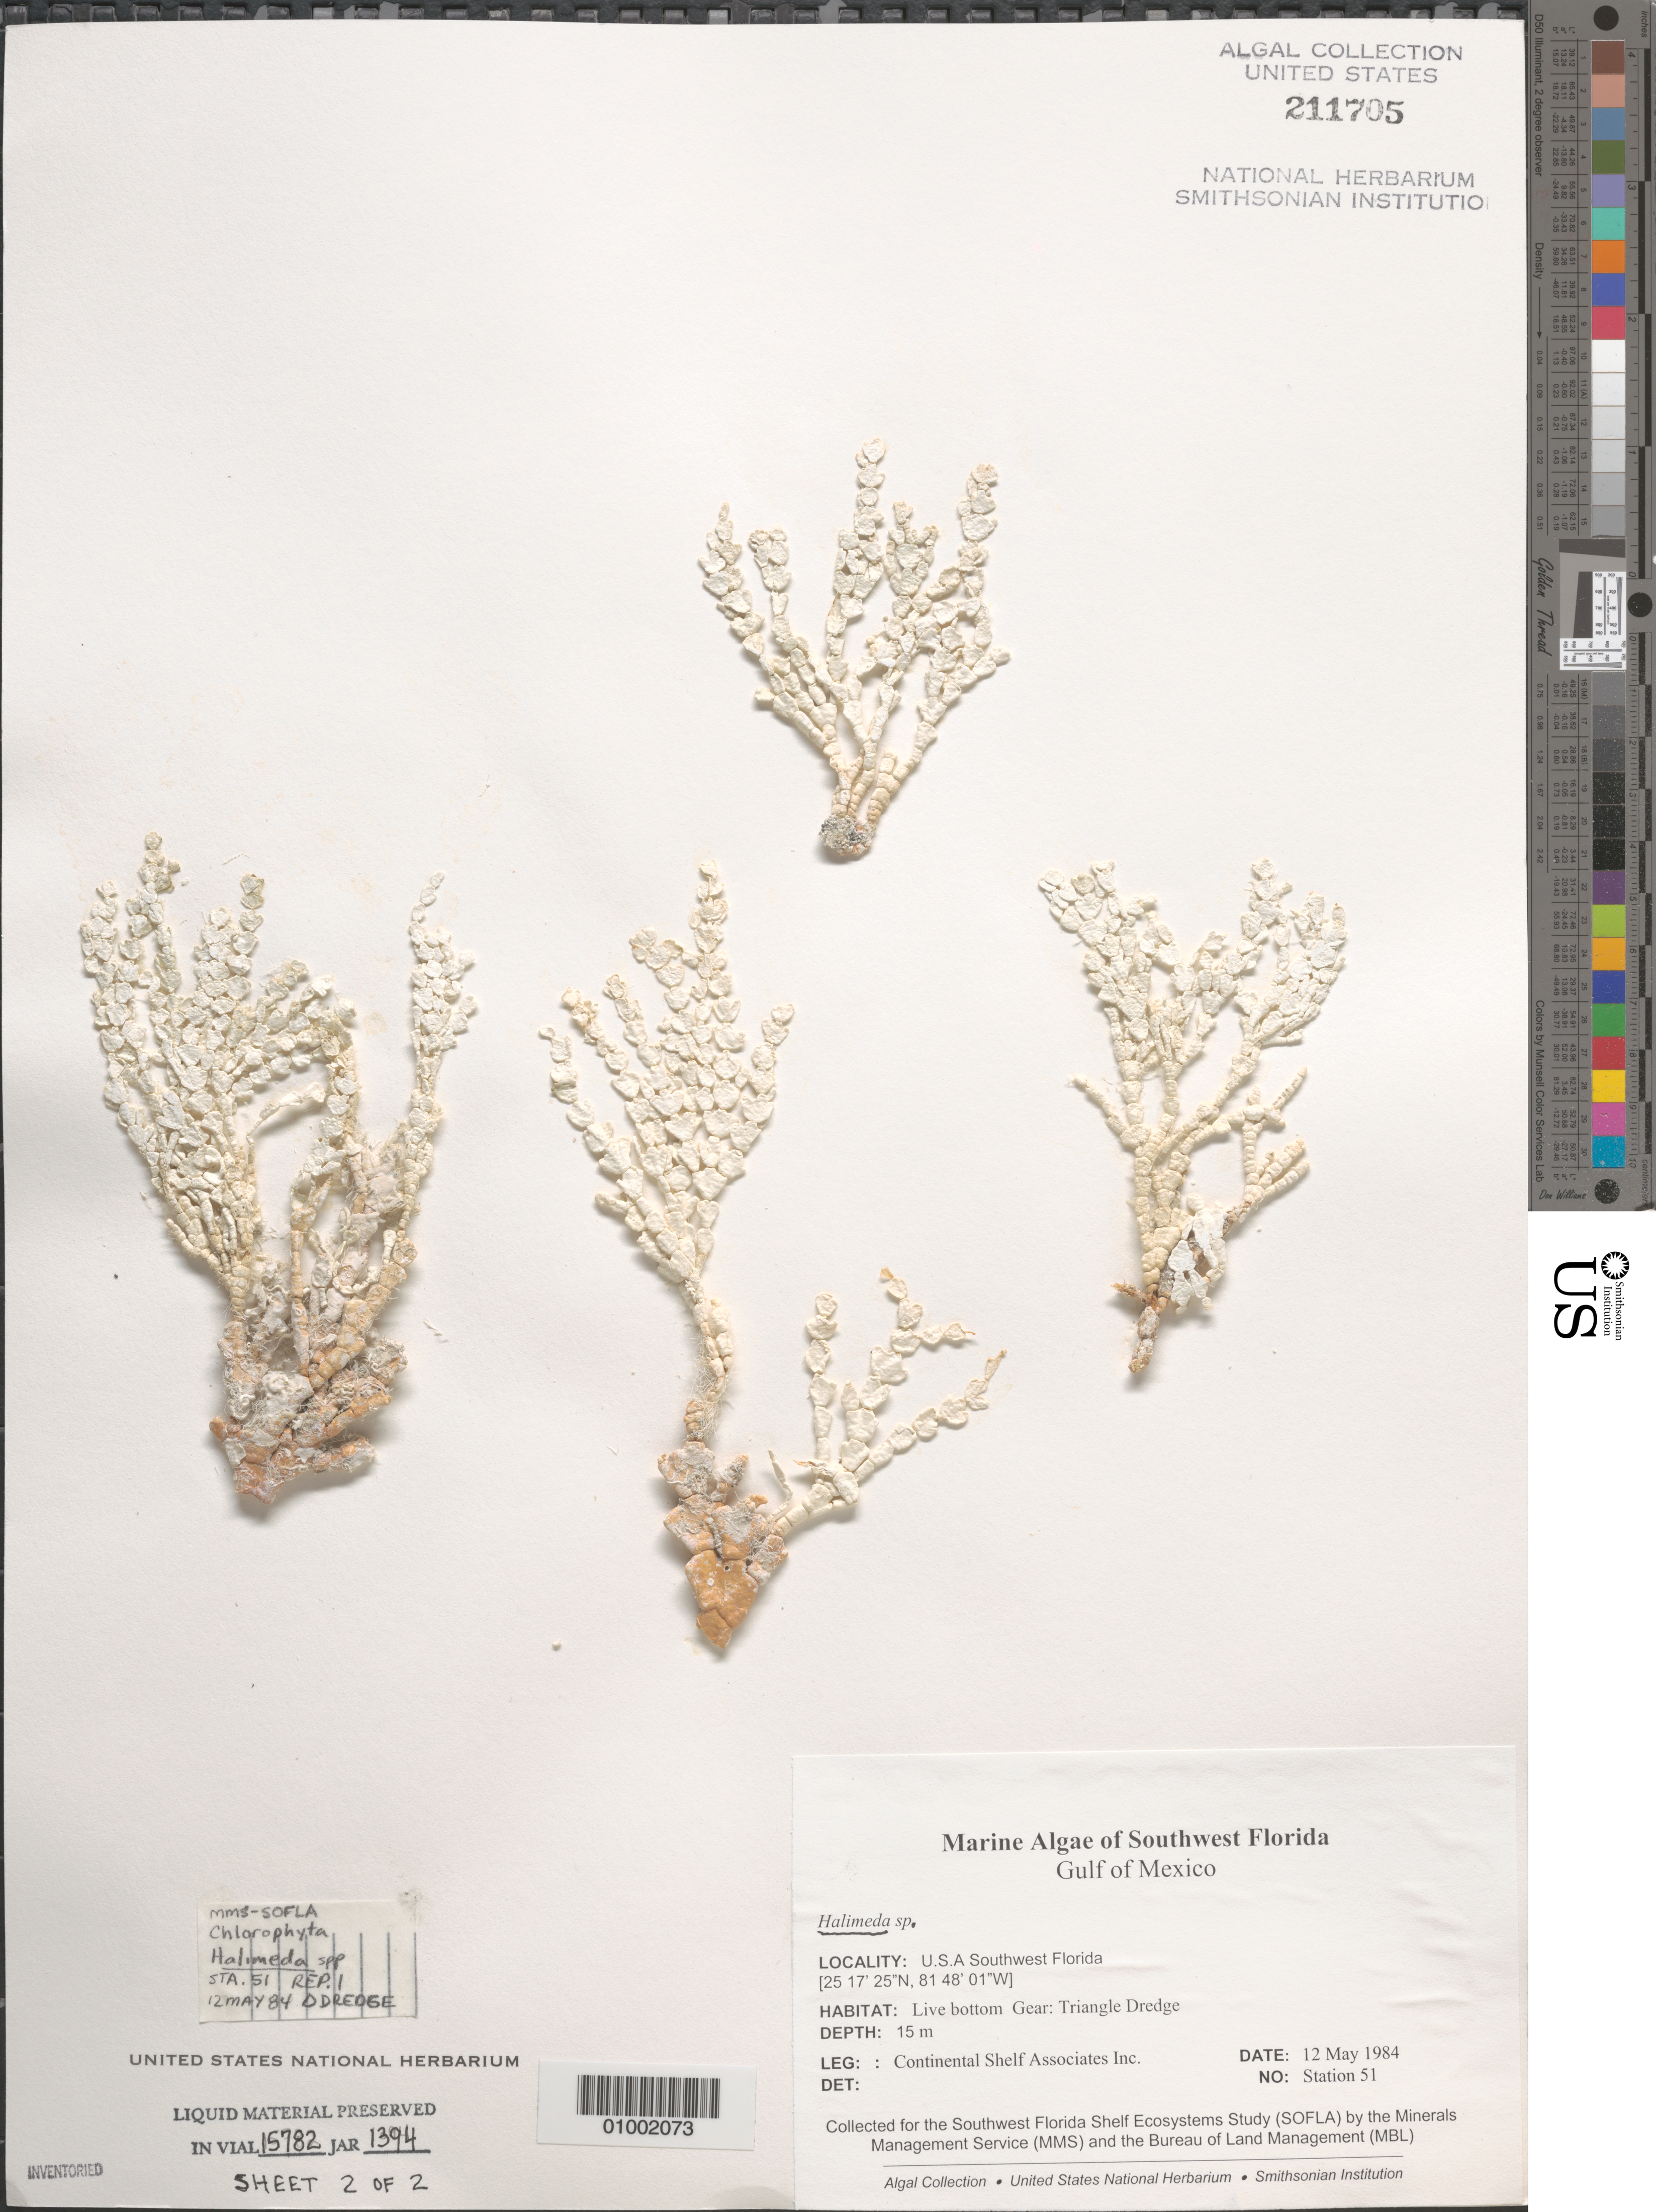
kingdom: Plantae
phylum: Chlorophyta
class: Ulvophyceae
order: Bryopsidales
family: Halimedaceae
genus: Halimeda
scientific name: Halimeda sp.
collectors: Continental Shelf Associates for the MMS/BLM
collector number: Station 51 Repl 1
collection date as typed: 12 May 1984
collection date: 1984-05-12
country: United States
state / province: Florida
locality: Gulf of Mexico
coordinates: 25 17'40"N, 81 48'00"W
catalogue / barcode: US 211705